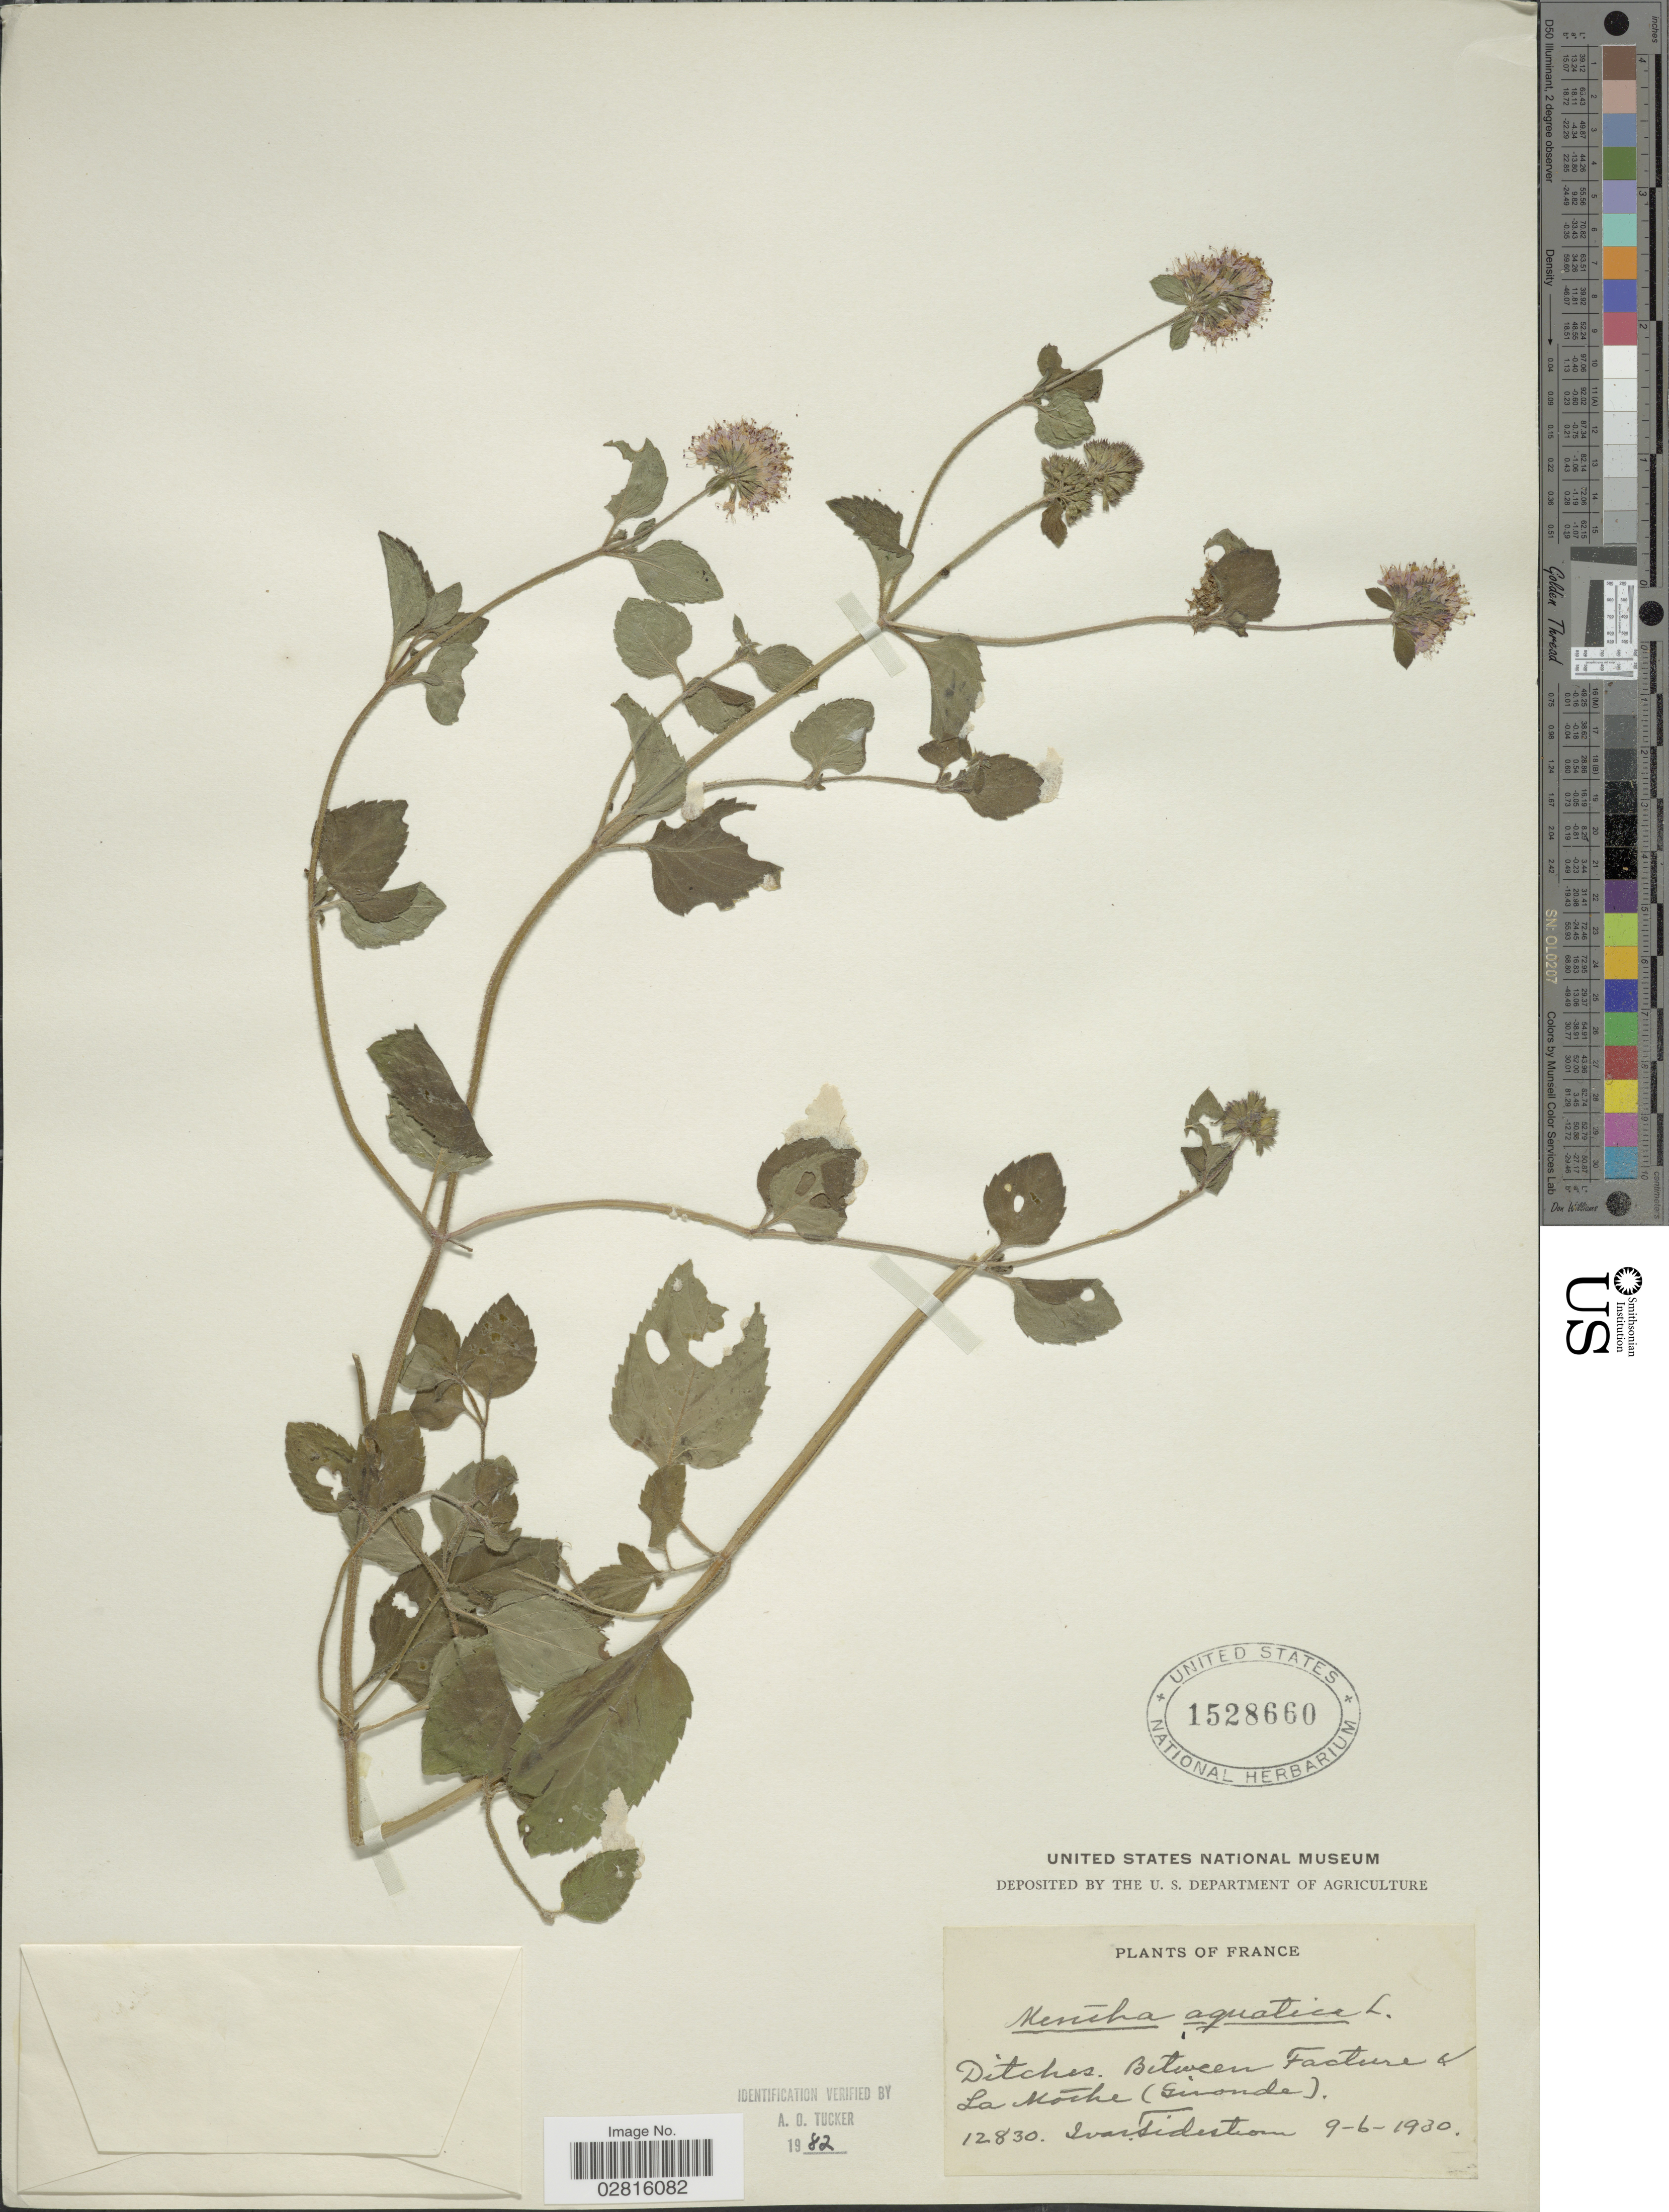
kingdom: Plantae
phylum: Tracheophyta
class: Magnoliopsida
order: Lamiales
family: Lamiaceae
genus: Mentha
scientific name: Mentha aquatica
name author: L.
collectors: I. F. Tidestrom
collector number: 12830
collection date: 1930-06-09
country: France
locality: Ditches. Between Facture & La Mothe (Gironde).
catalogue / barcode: US 1528660